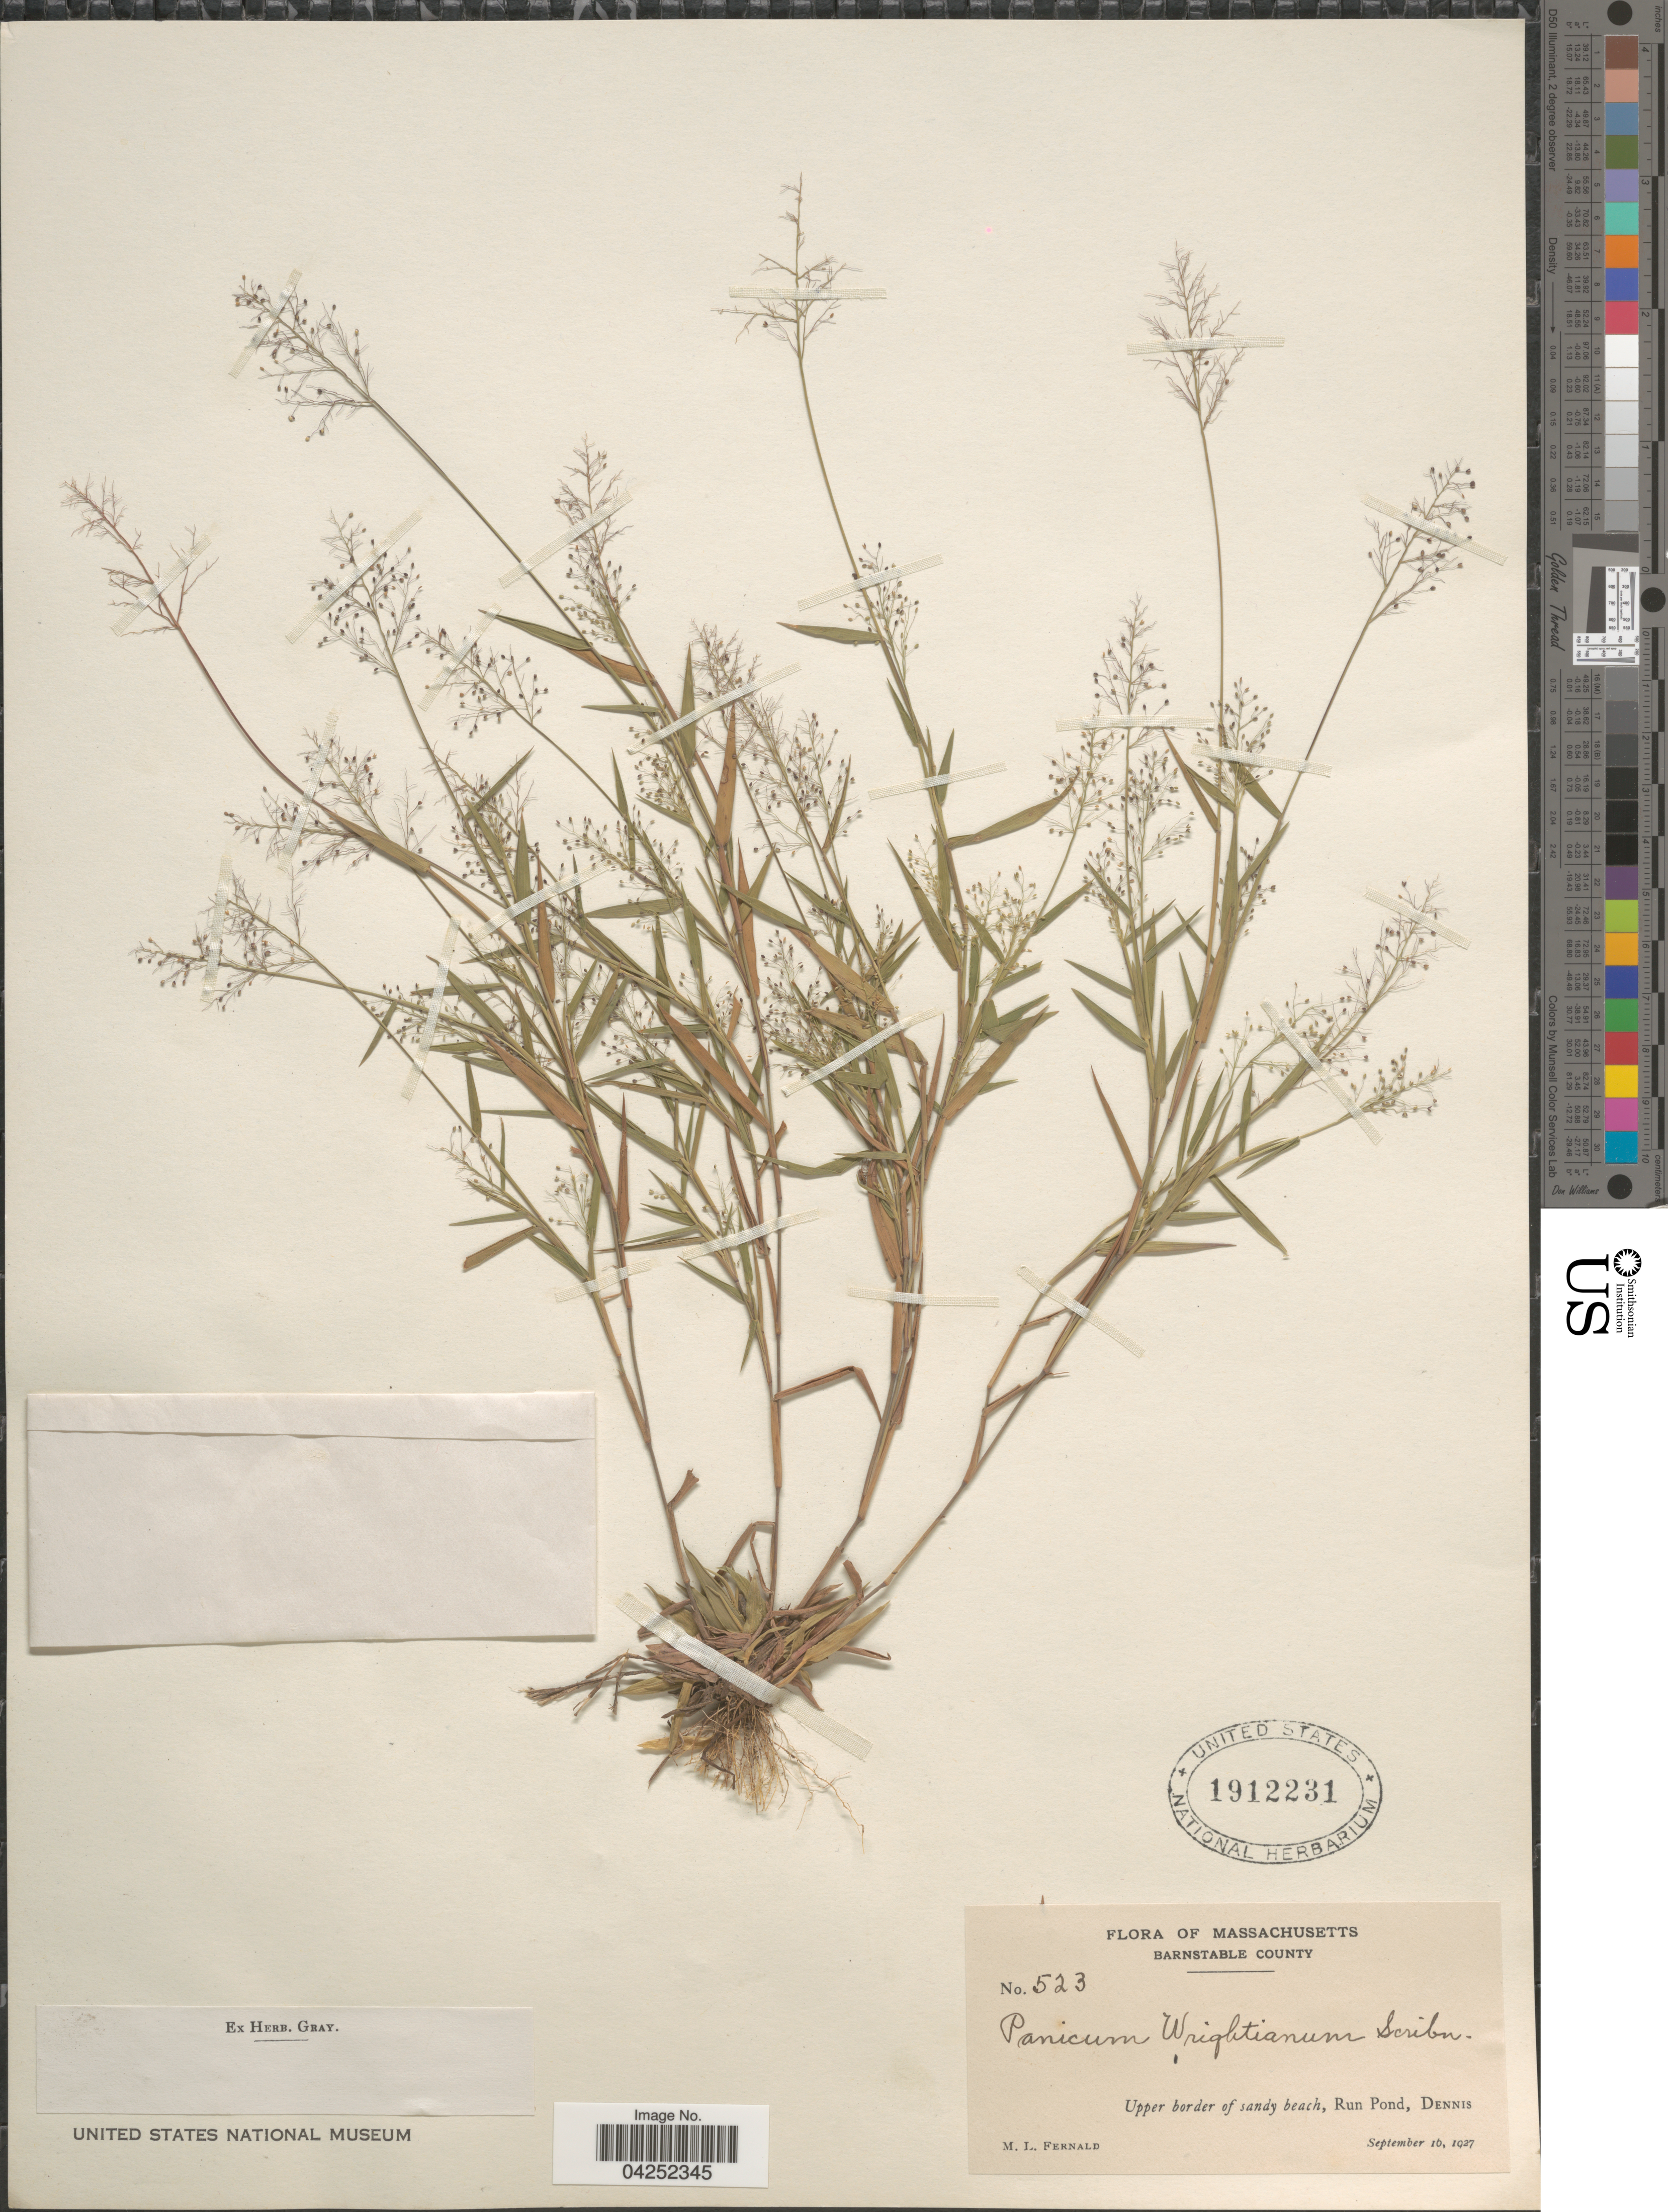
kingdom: Plantae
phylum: Tracheophyta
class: Liliopsida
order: Poales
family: Poaceae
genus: Dichanthelium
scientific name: Dichanthelium acuminatum var. longiligulatum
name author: (Nash) Gould & C.A. Clark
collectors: M. L. Fernald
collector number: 523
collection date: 1927-09-16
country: United States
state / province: Massachusetts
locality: Barnstable County. Upper border of sandy beach, Run Pond, Dennis.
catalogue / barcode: US 1912231